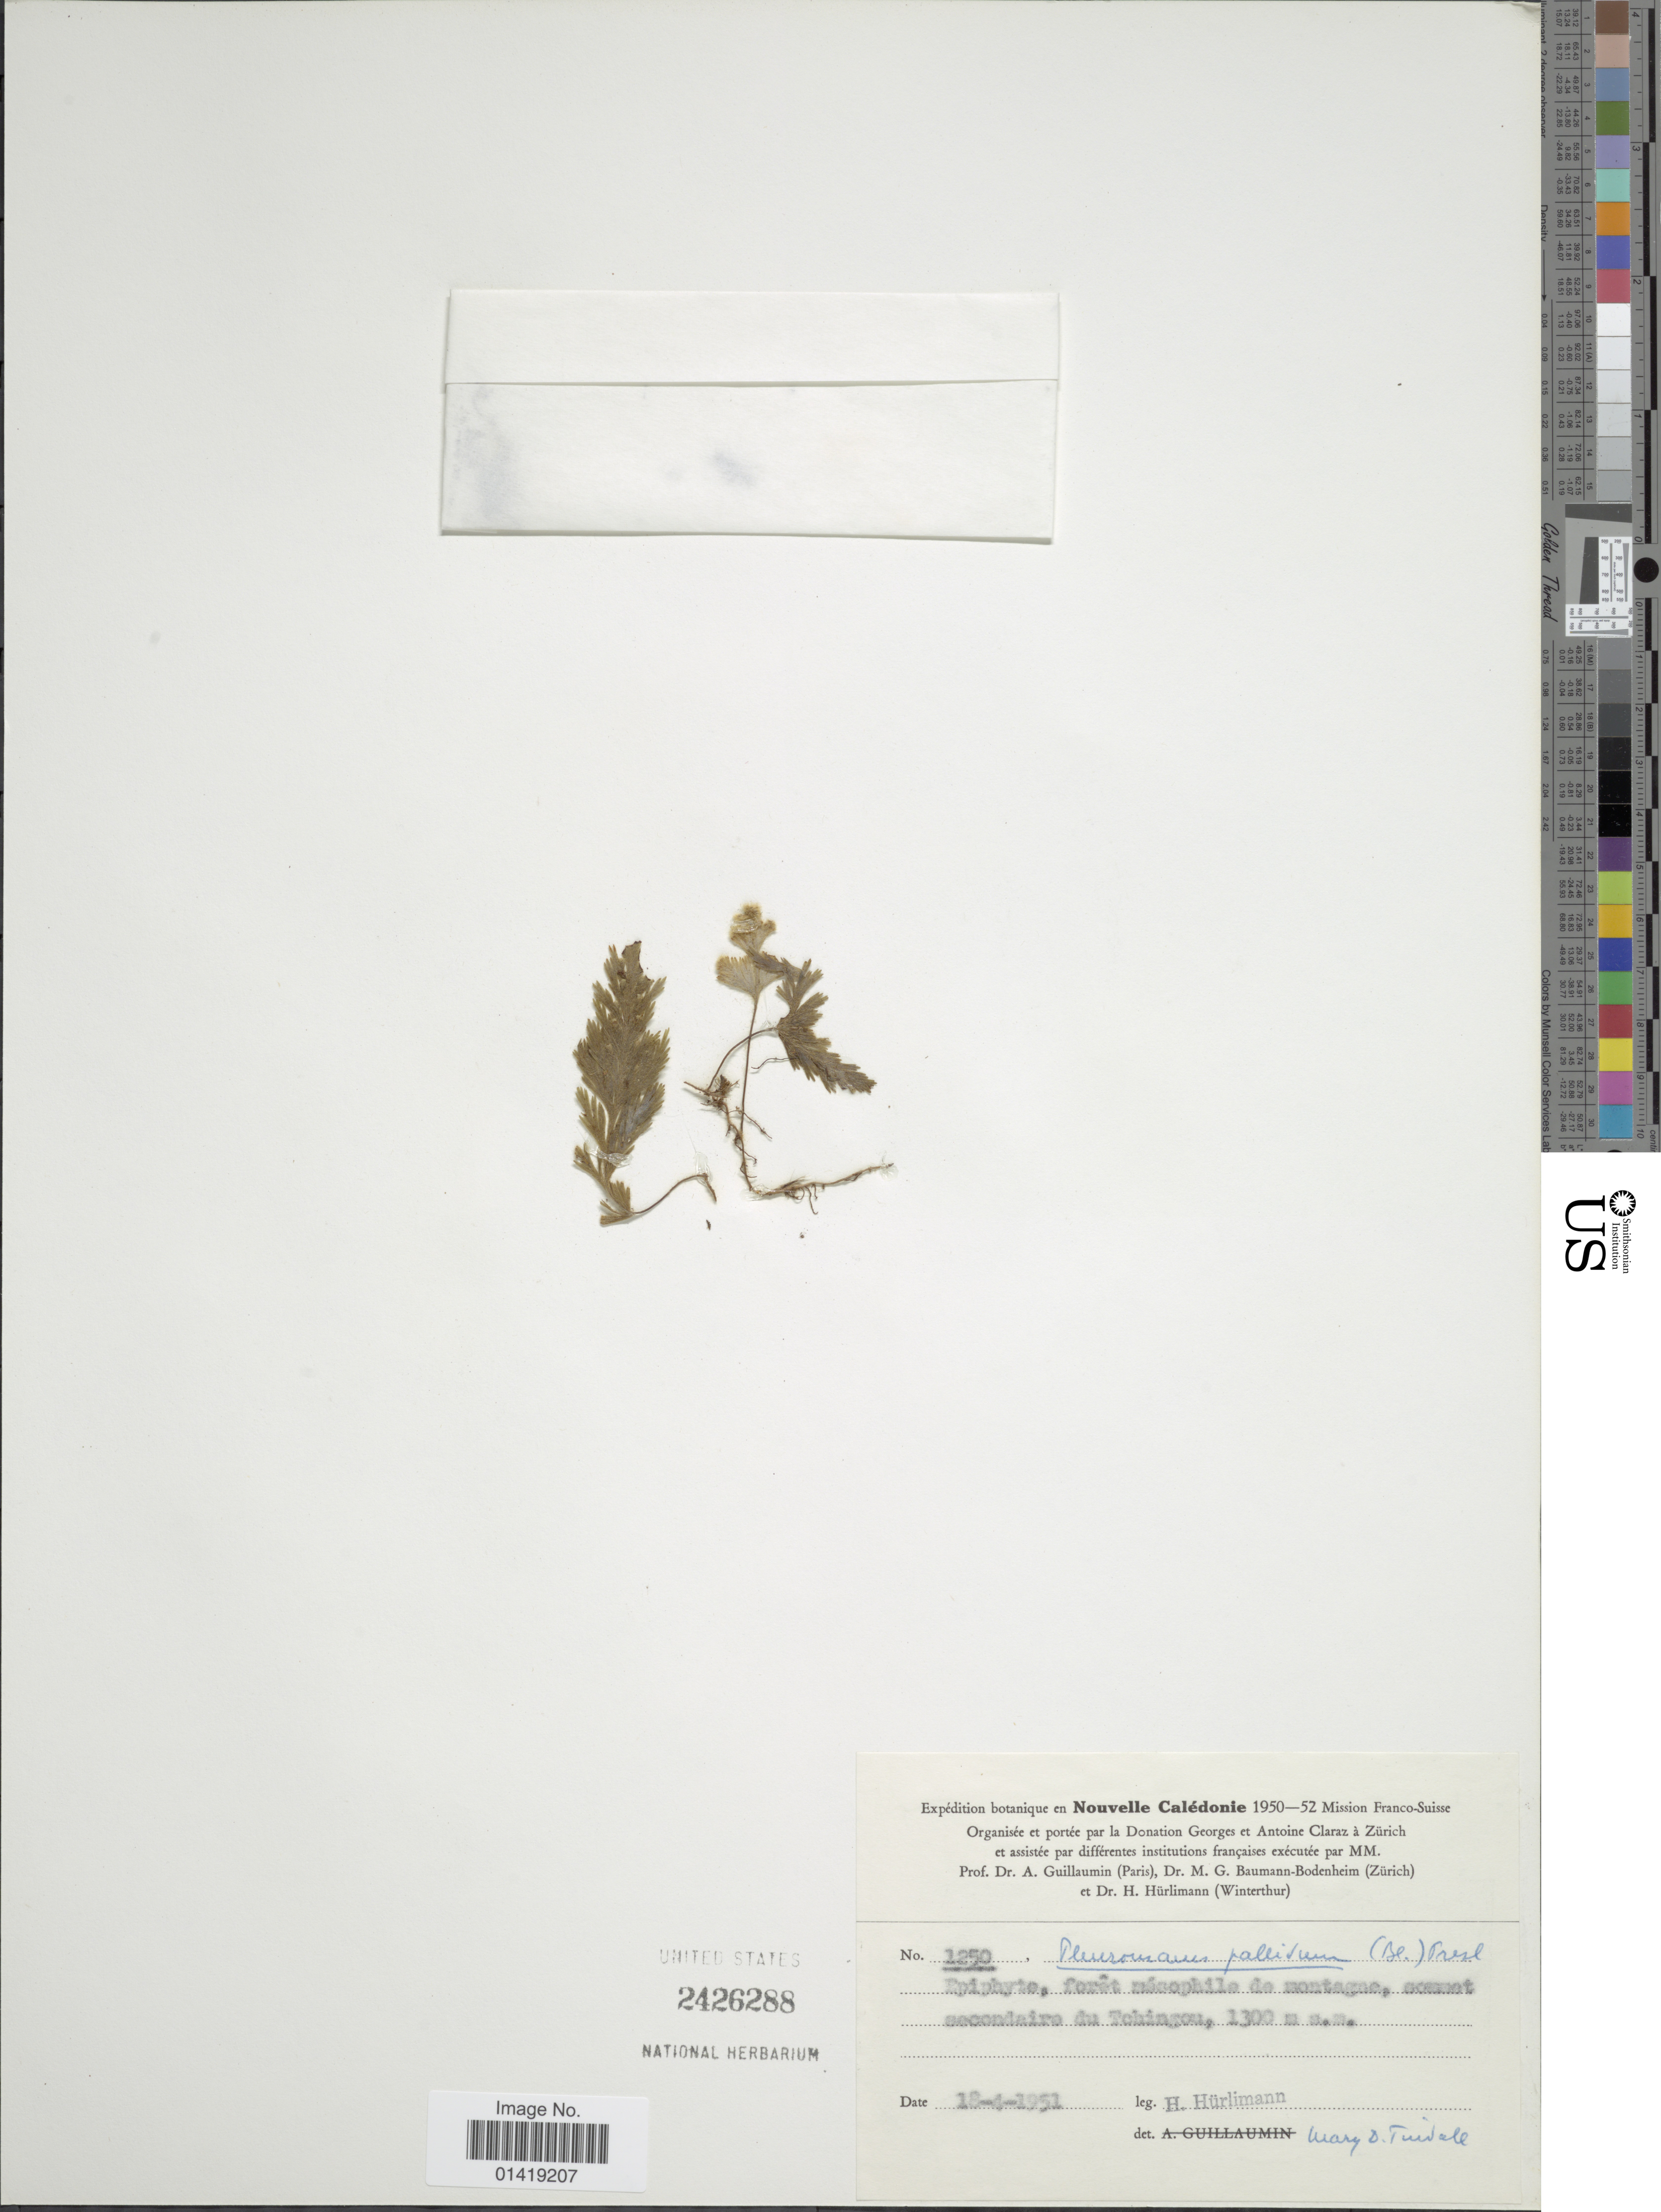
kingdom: Plantae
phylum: Tracheophyta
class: Polypodiopsida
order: Hymenophyllales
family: Hymenophyllaceae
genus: Hymenophyllum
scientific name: Hymenophyllum pallidum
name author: (Blume) Ebihara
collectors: H. Hürlimann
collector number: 1250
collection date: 1951-04-18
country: New Caledonia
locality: Foret macophile de montagne scement acondaire du Tchingrou [interpreted]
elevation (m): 1300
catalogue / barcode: US 2426288